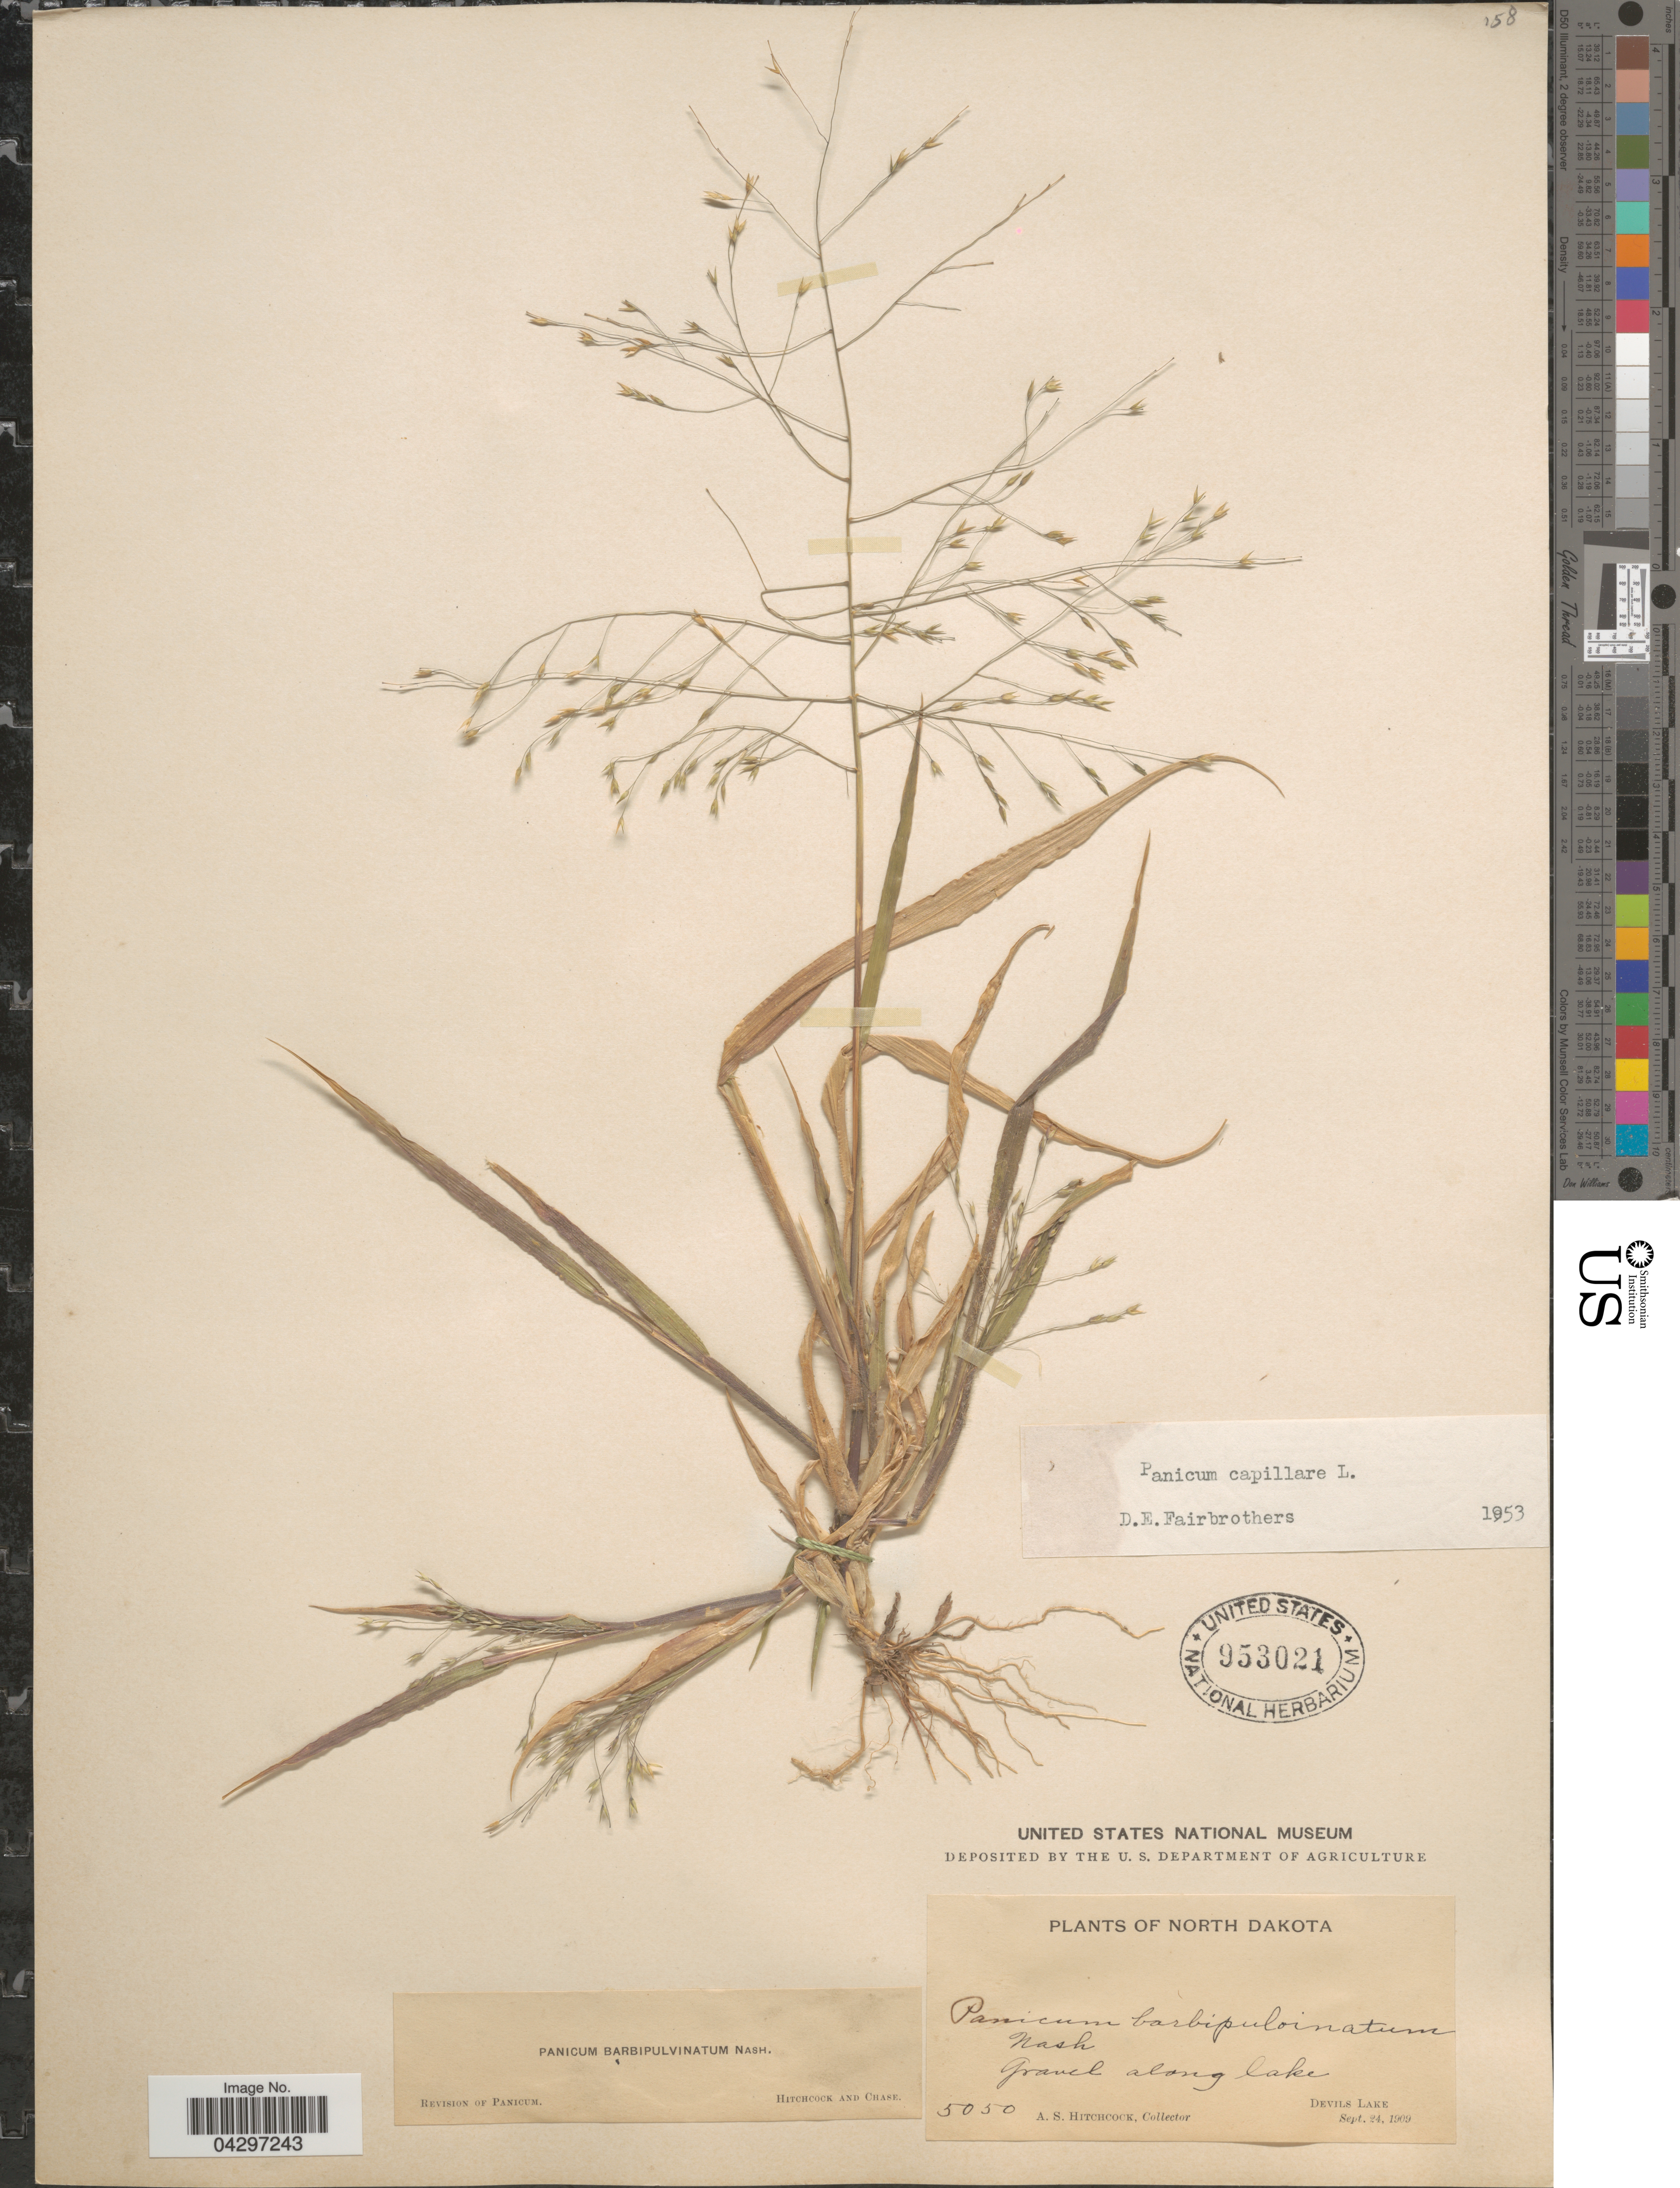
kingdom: Plantae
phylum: Tracheophyta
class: Liliopsida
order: Poales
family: Poaceae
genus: Panicum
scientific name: Panicum capillare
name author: L.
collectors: A. S. Hitchcock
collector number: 5050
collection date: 1909-09-24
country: United States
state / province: North Dakota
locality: Gravel along lake. Devils Lake.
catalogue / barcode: US 953021